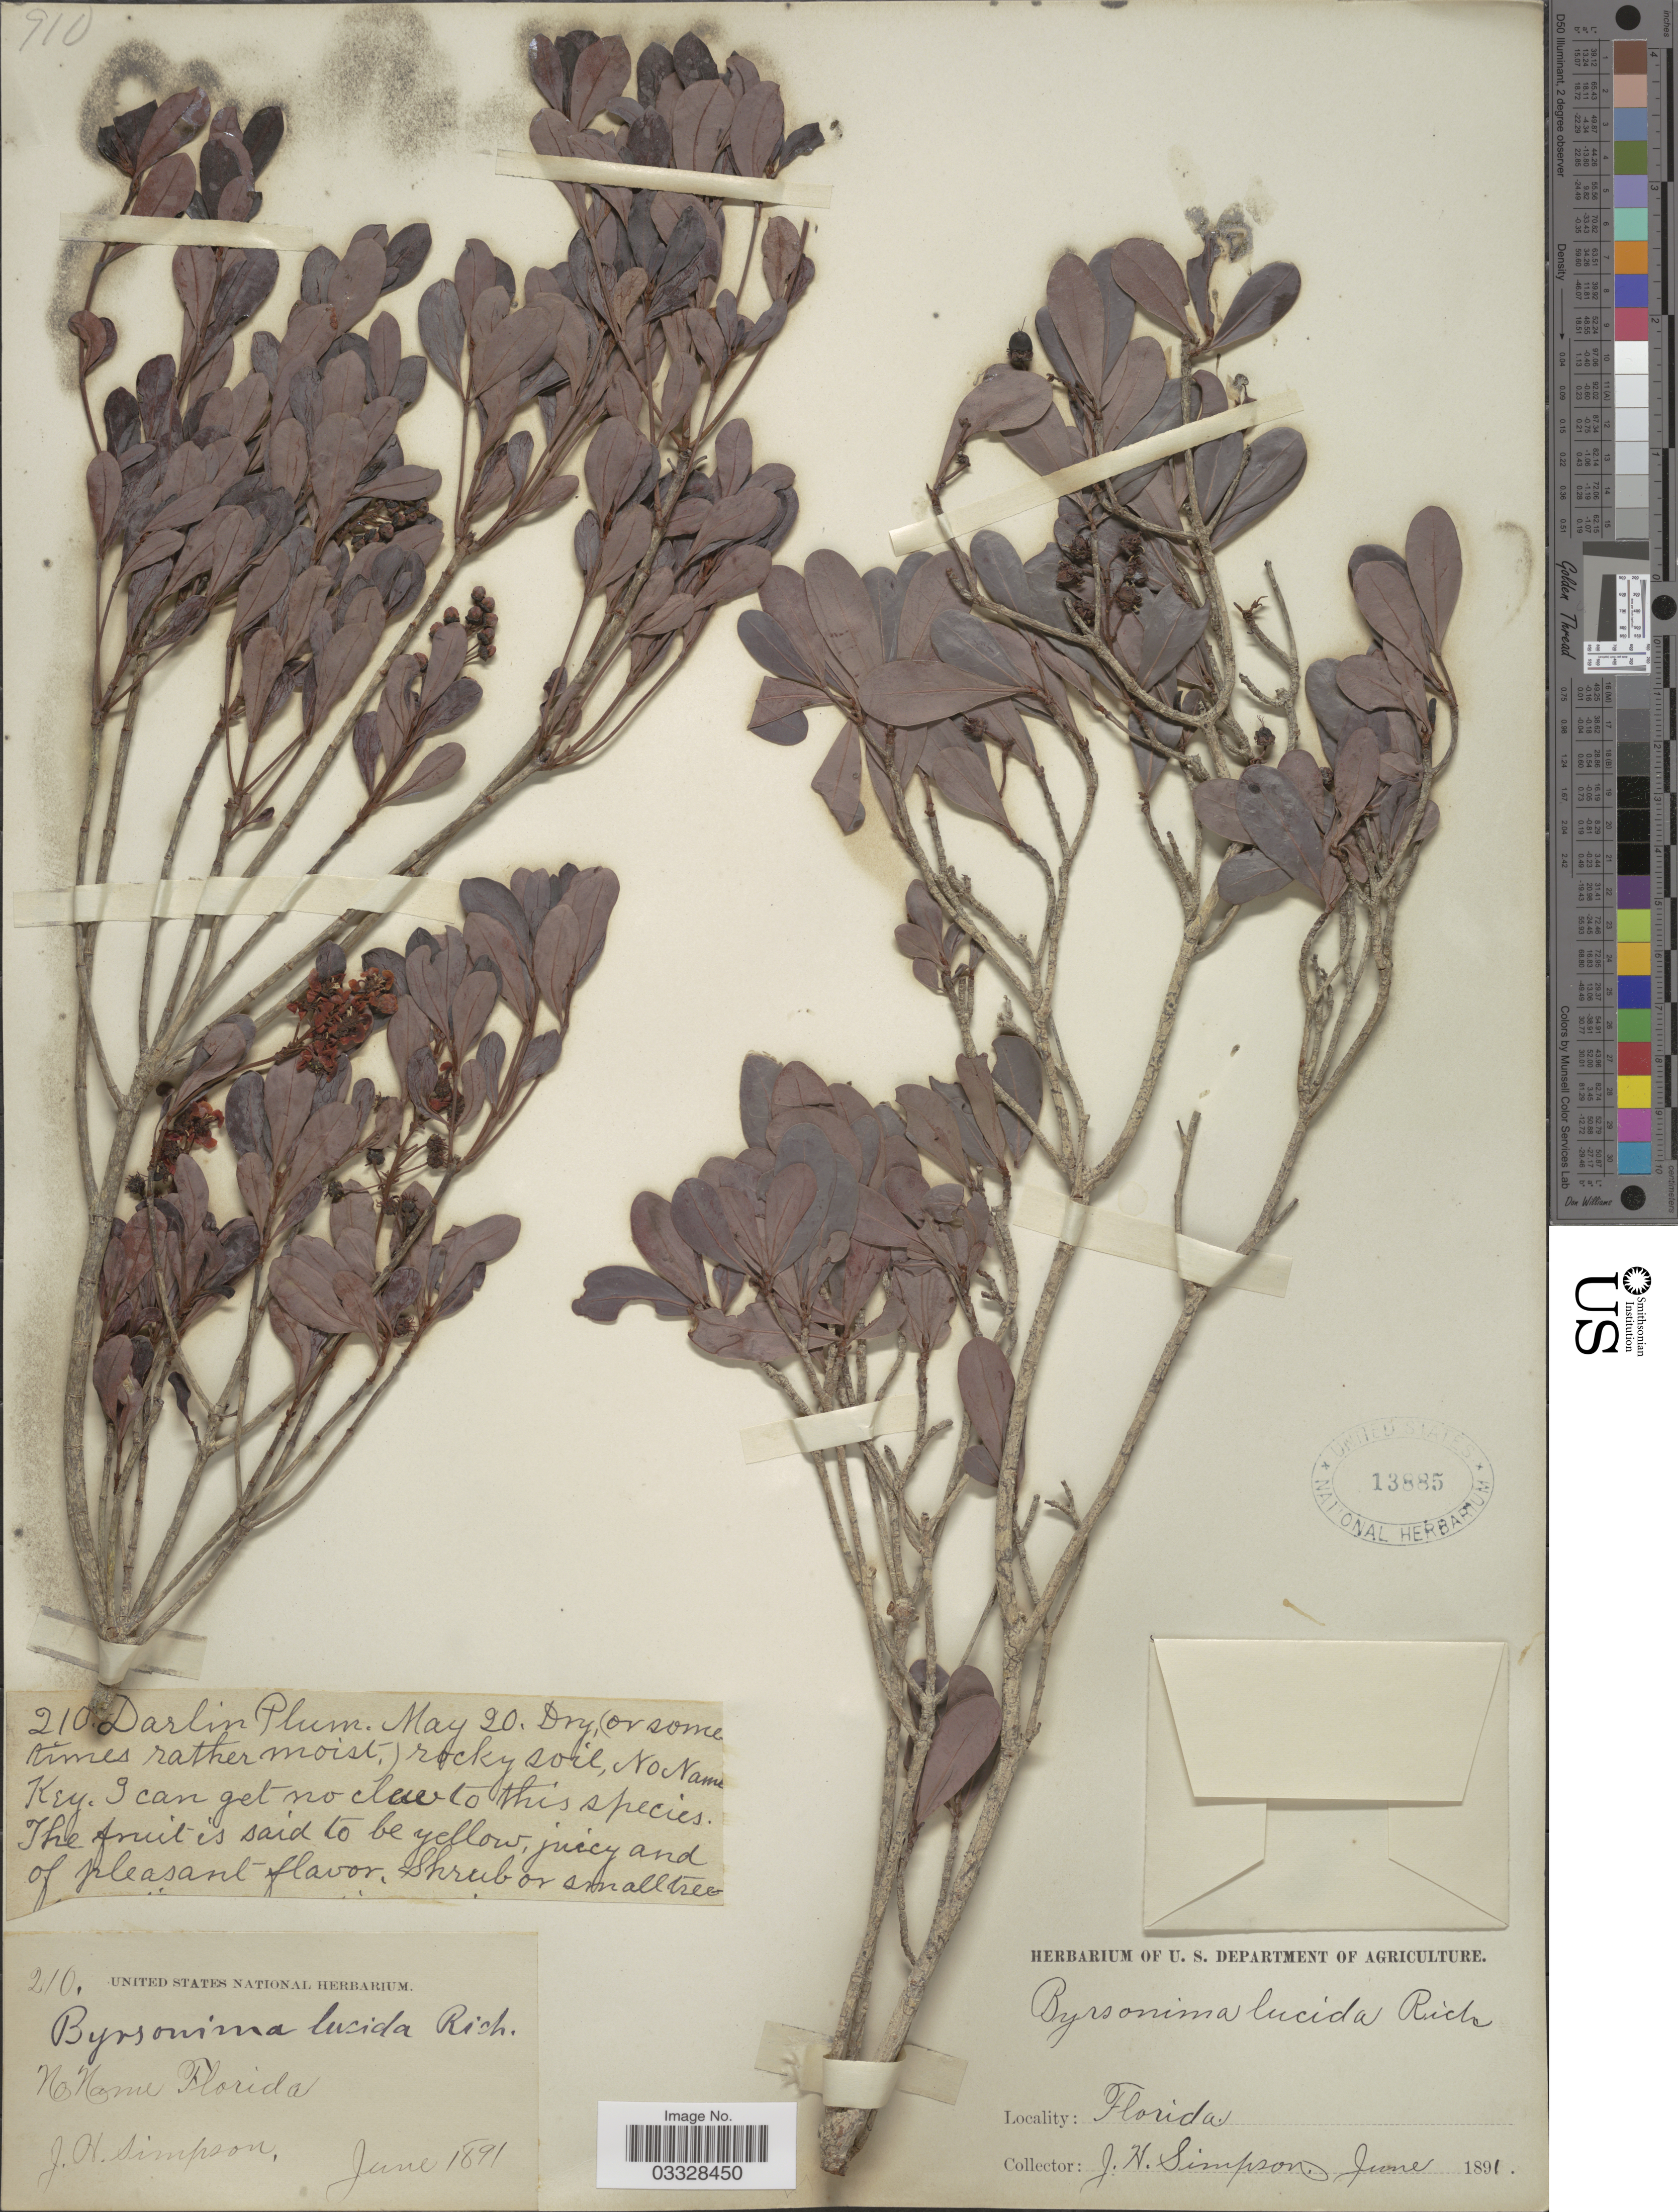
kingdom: Plantae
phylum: Tracheophyta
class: Magnoliopsida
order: Malpighiales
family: Malpighiaceae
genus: Byrsonima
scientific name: Byrsonima lucida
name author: (Mill.) DC.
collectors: J. H. Simpson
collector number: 210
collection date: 1891-05/1891-06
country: United States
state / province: Florida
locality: Darlin Pum [unsure placement]. No Name Key.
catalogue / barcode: US 13885